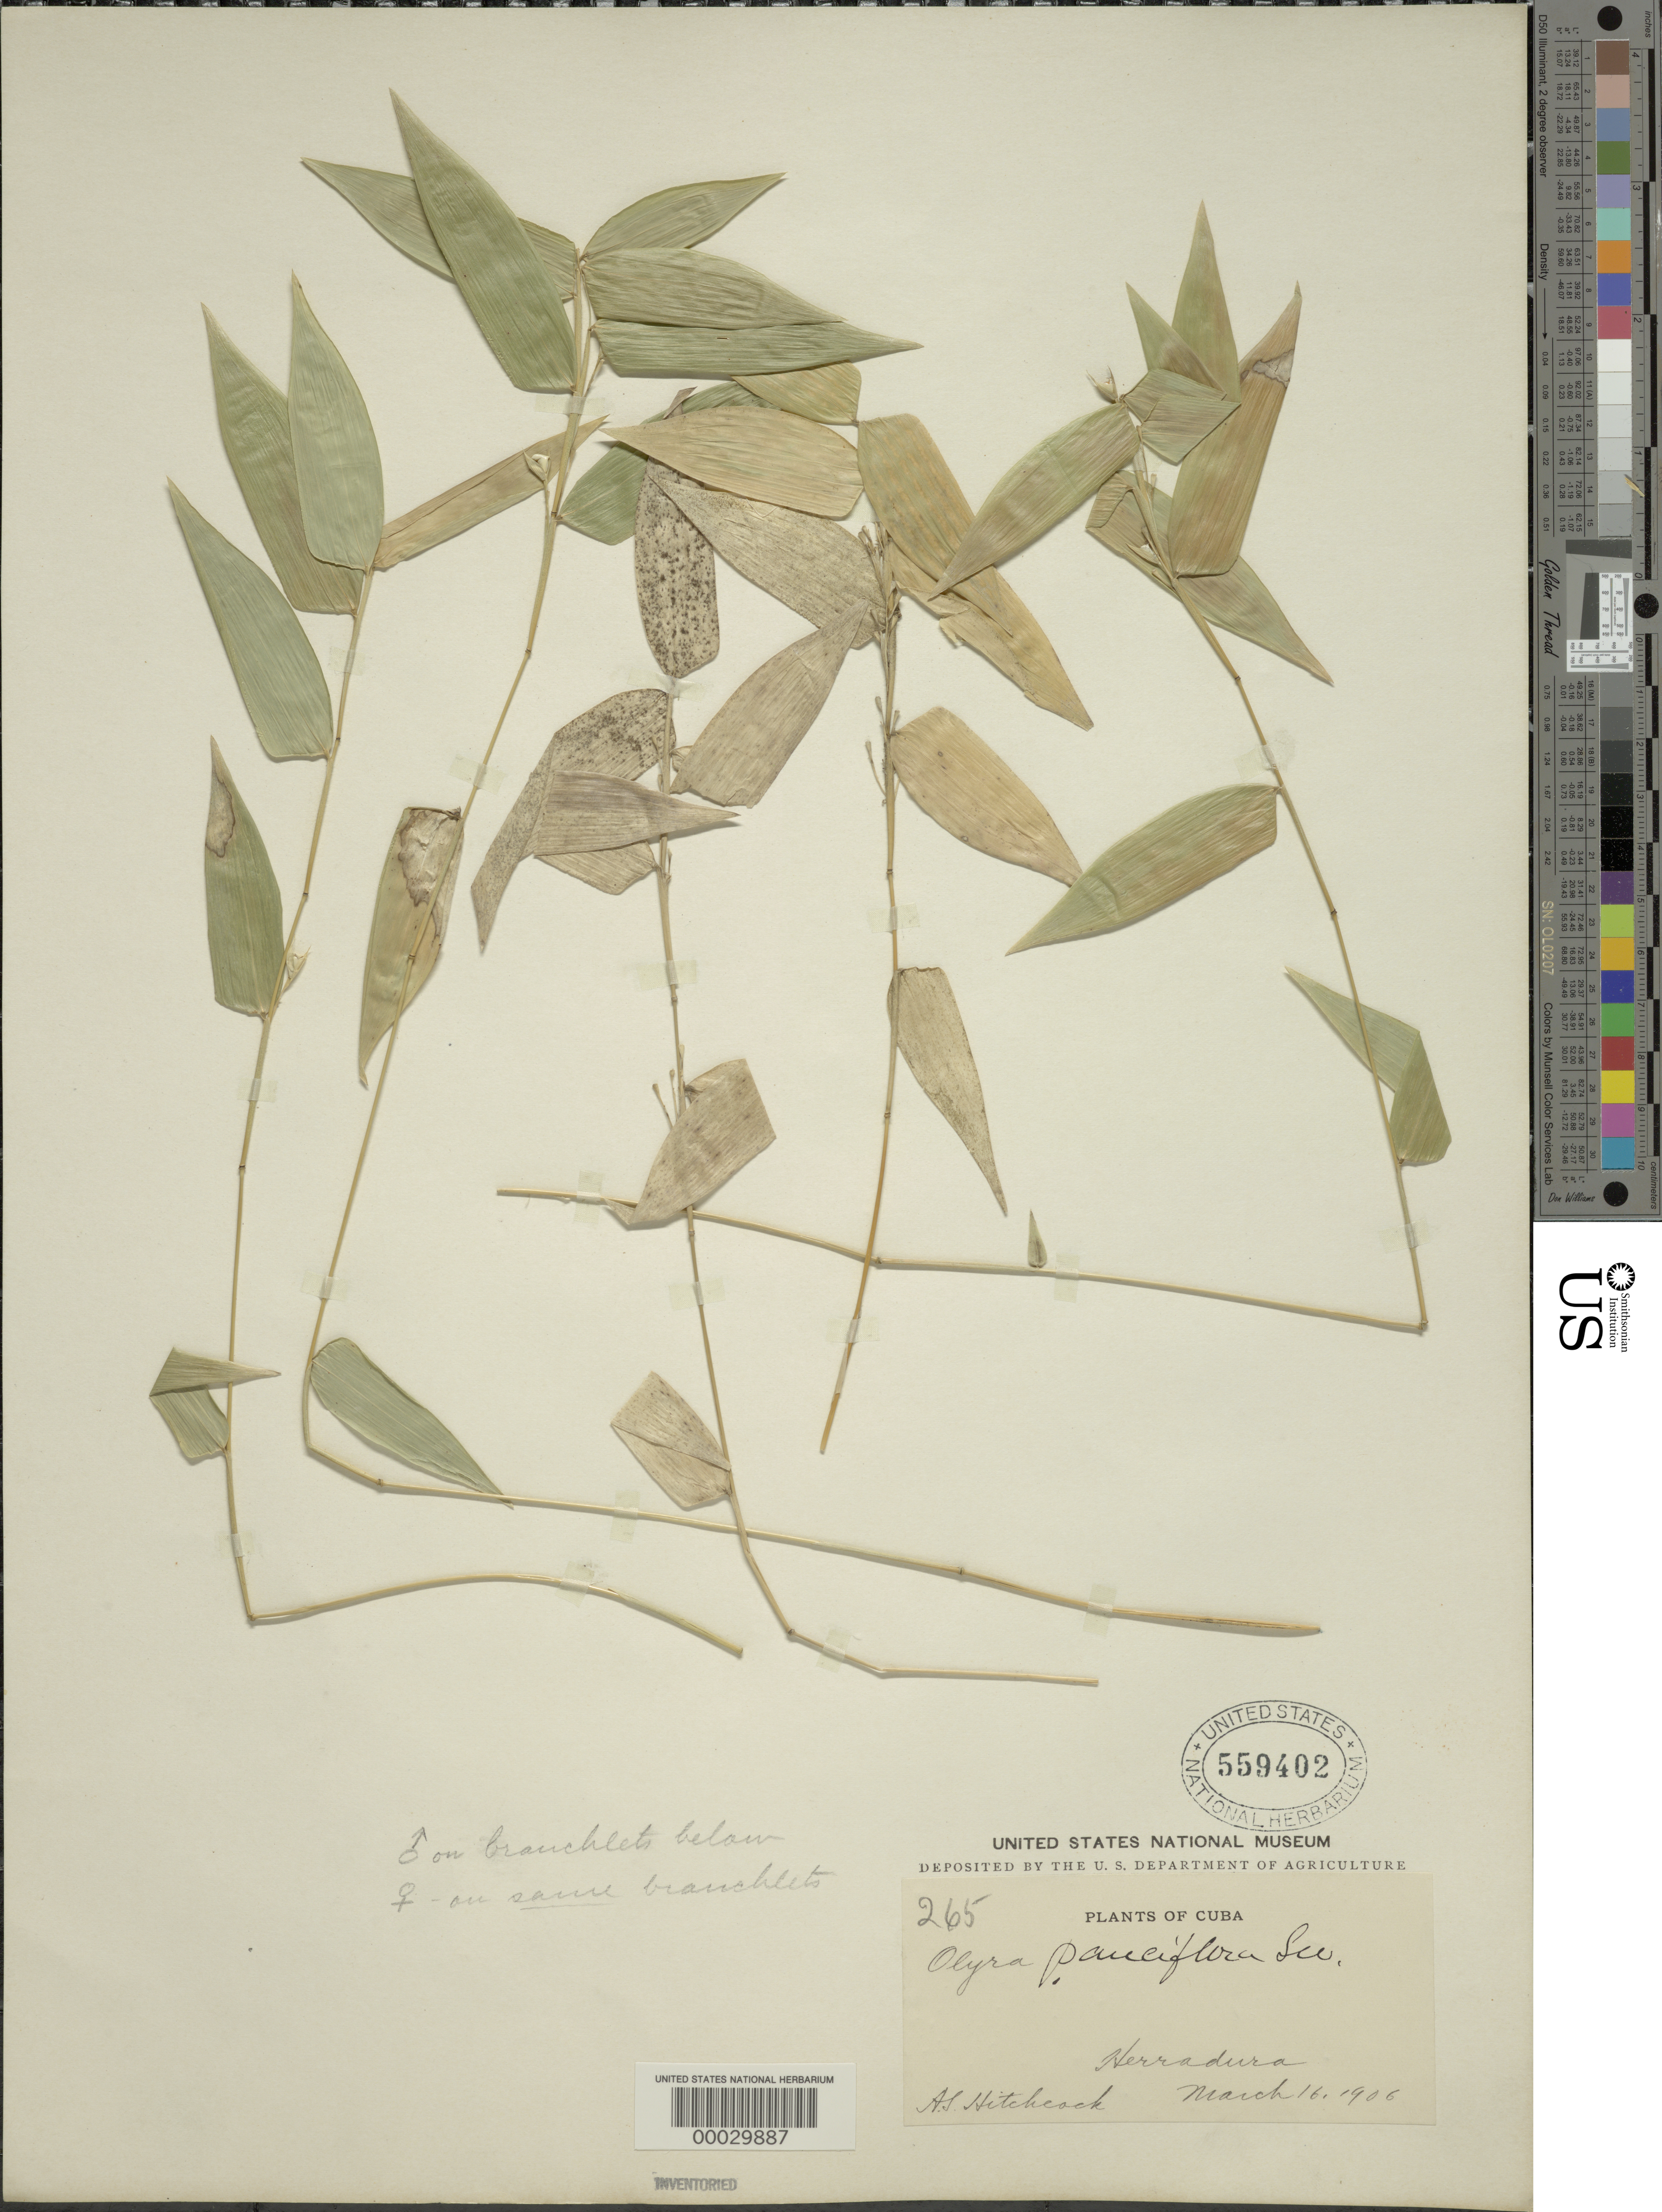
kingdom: Plantae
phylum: Tracheophyta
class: Liliopsida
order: Poales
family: Poaceae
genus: Lithachne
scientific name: Lithachne pauciflora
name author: (Sw.) P. Beauv.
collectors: A. S. Hitchcock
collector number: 265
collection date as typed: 16 Mar 1906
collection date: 1906-03-16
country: Cuba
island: Greater Antilles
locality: Herradura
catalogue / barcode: US 559402